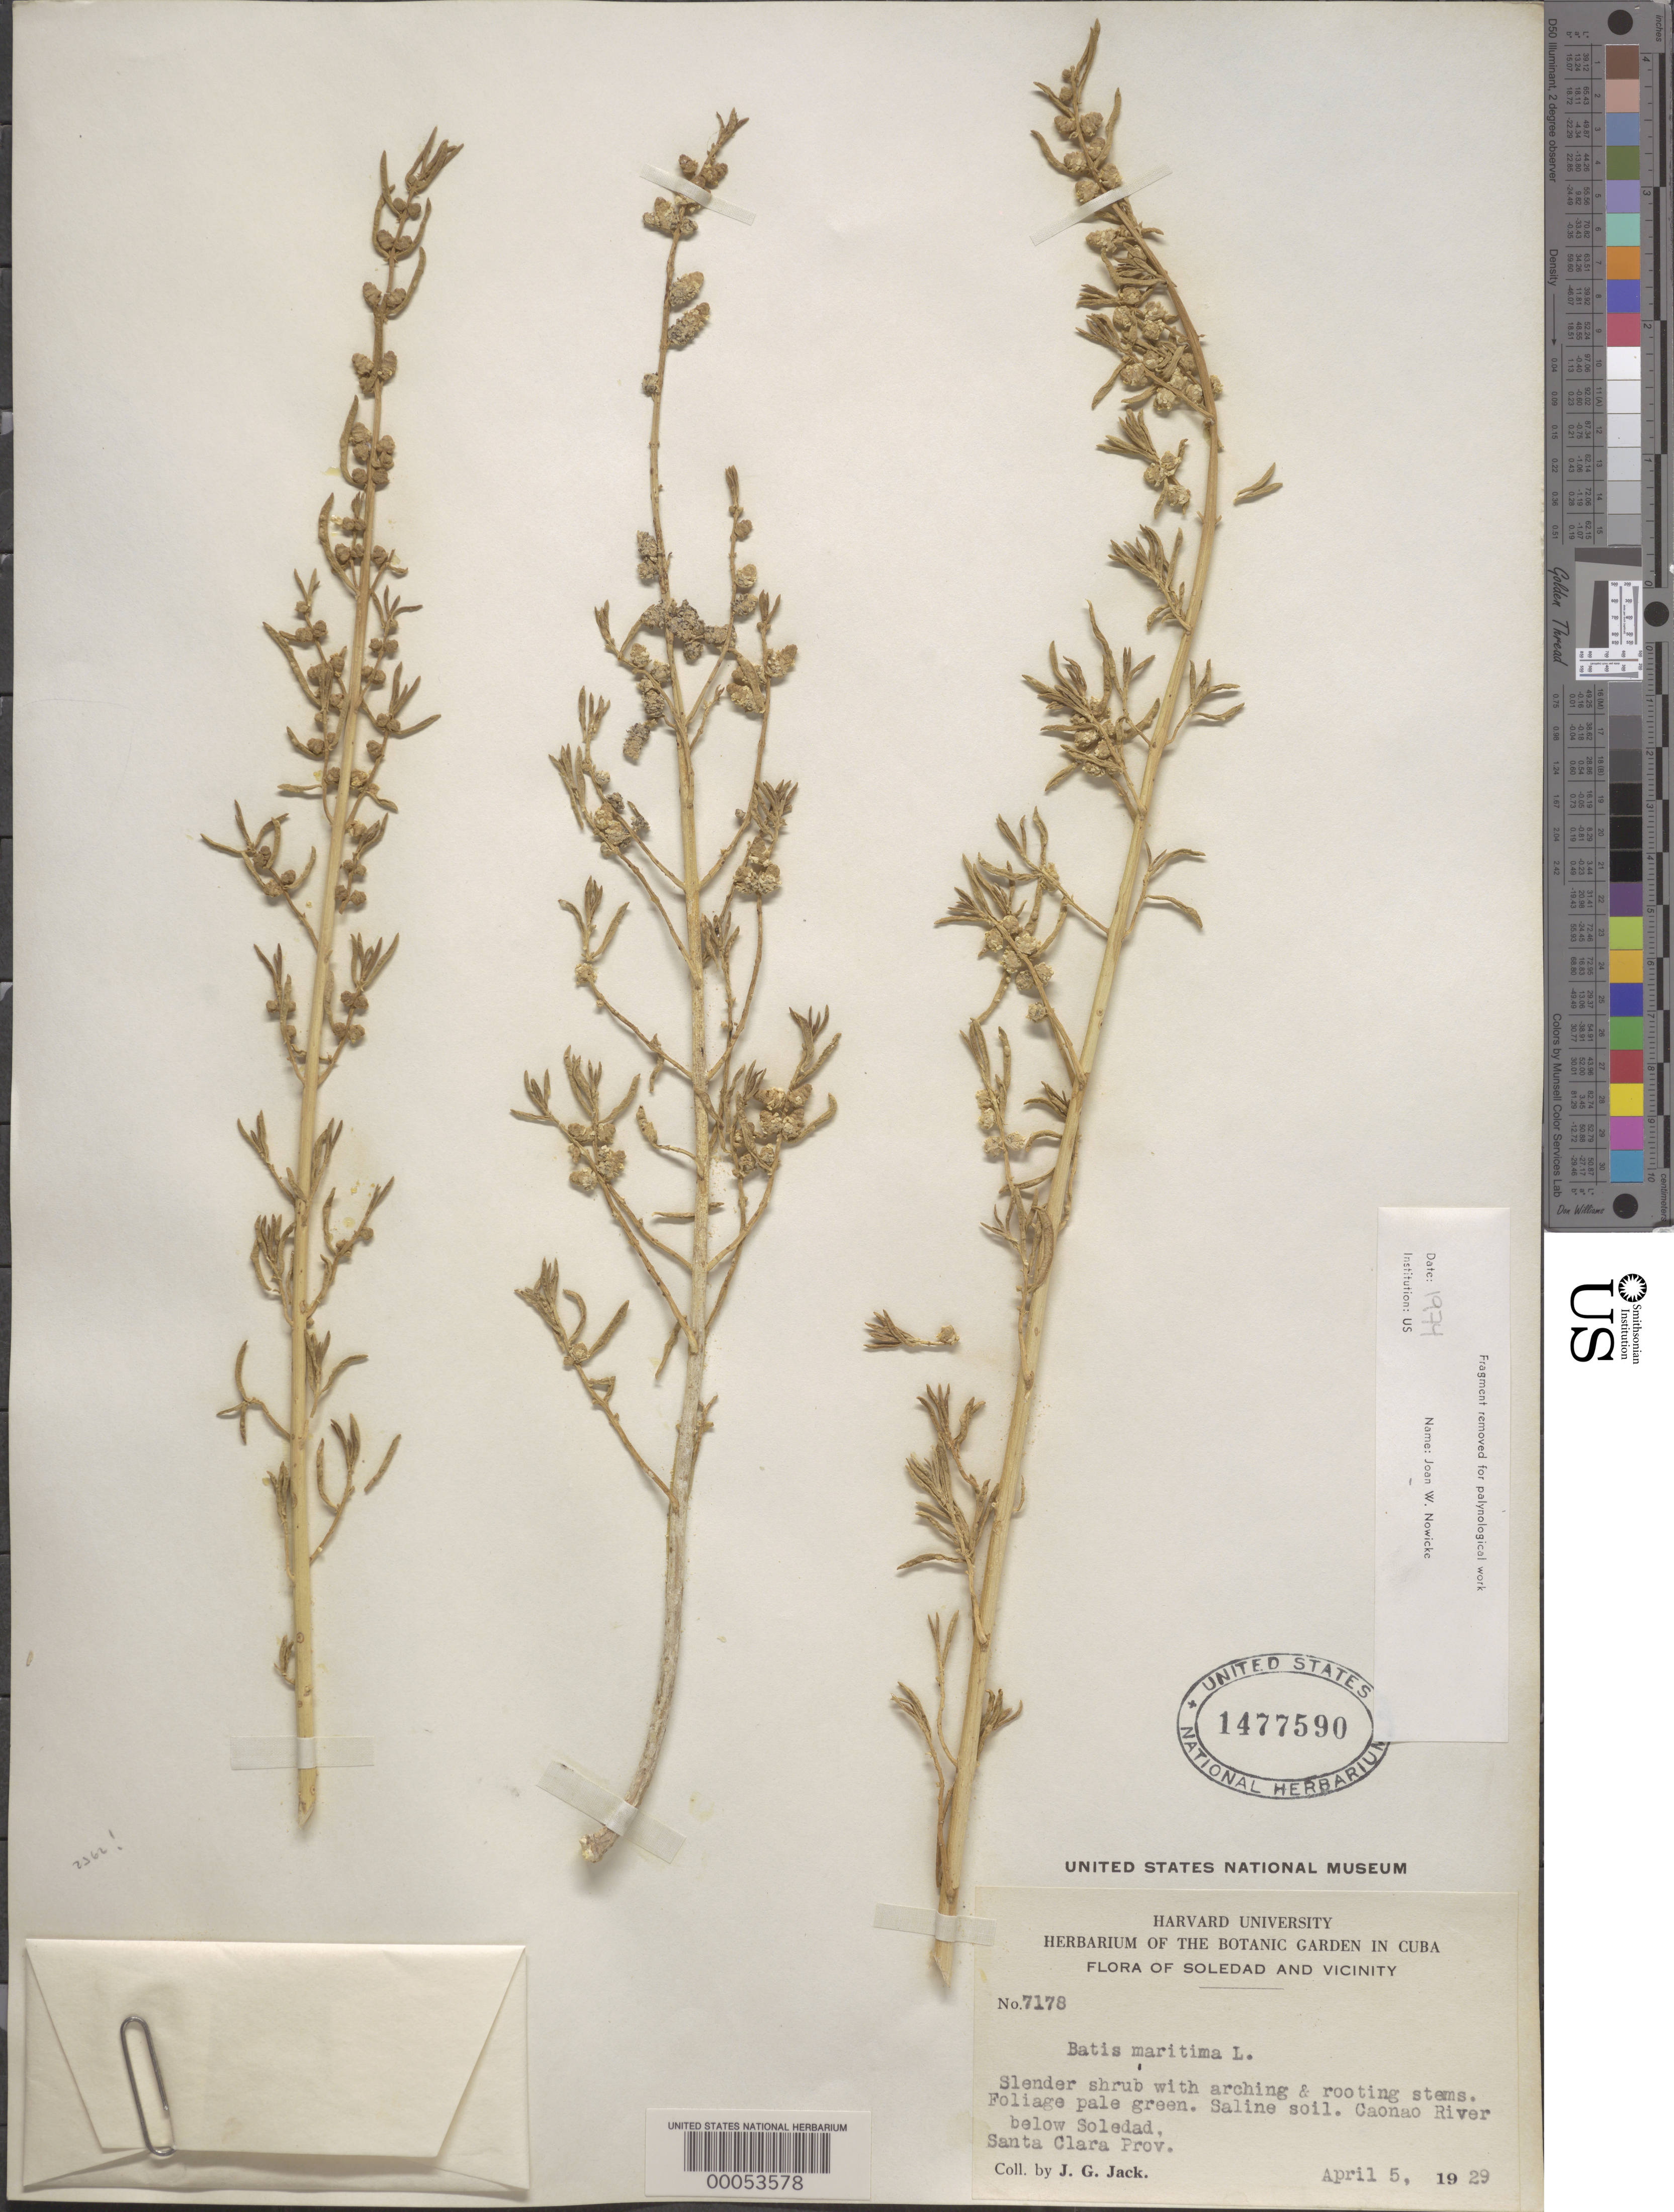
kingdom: Plantae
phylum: Tracheophyta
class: Magnoliopsida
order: Brassicales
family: Bataceae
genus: Batis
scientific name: Batis maritima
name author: L.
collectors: J. G. Jack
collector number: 7178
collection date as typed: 05 Apr 1929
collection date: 1929-04-05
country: Cuba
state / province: Las Villas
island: Greater Antilles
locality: Soledad, caonao river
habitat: Saline soil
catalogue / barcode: US 1477590